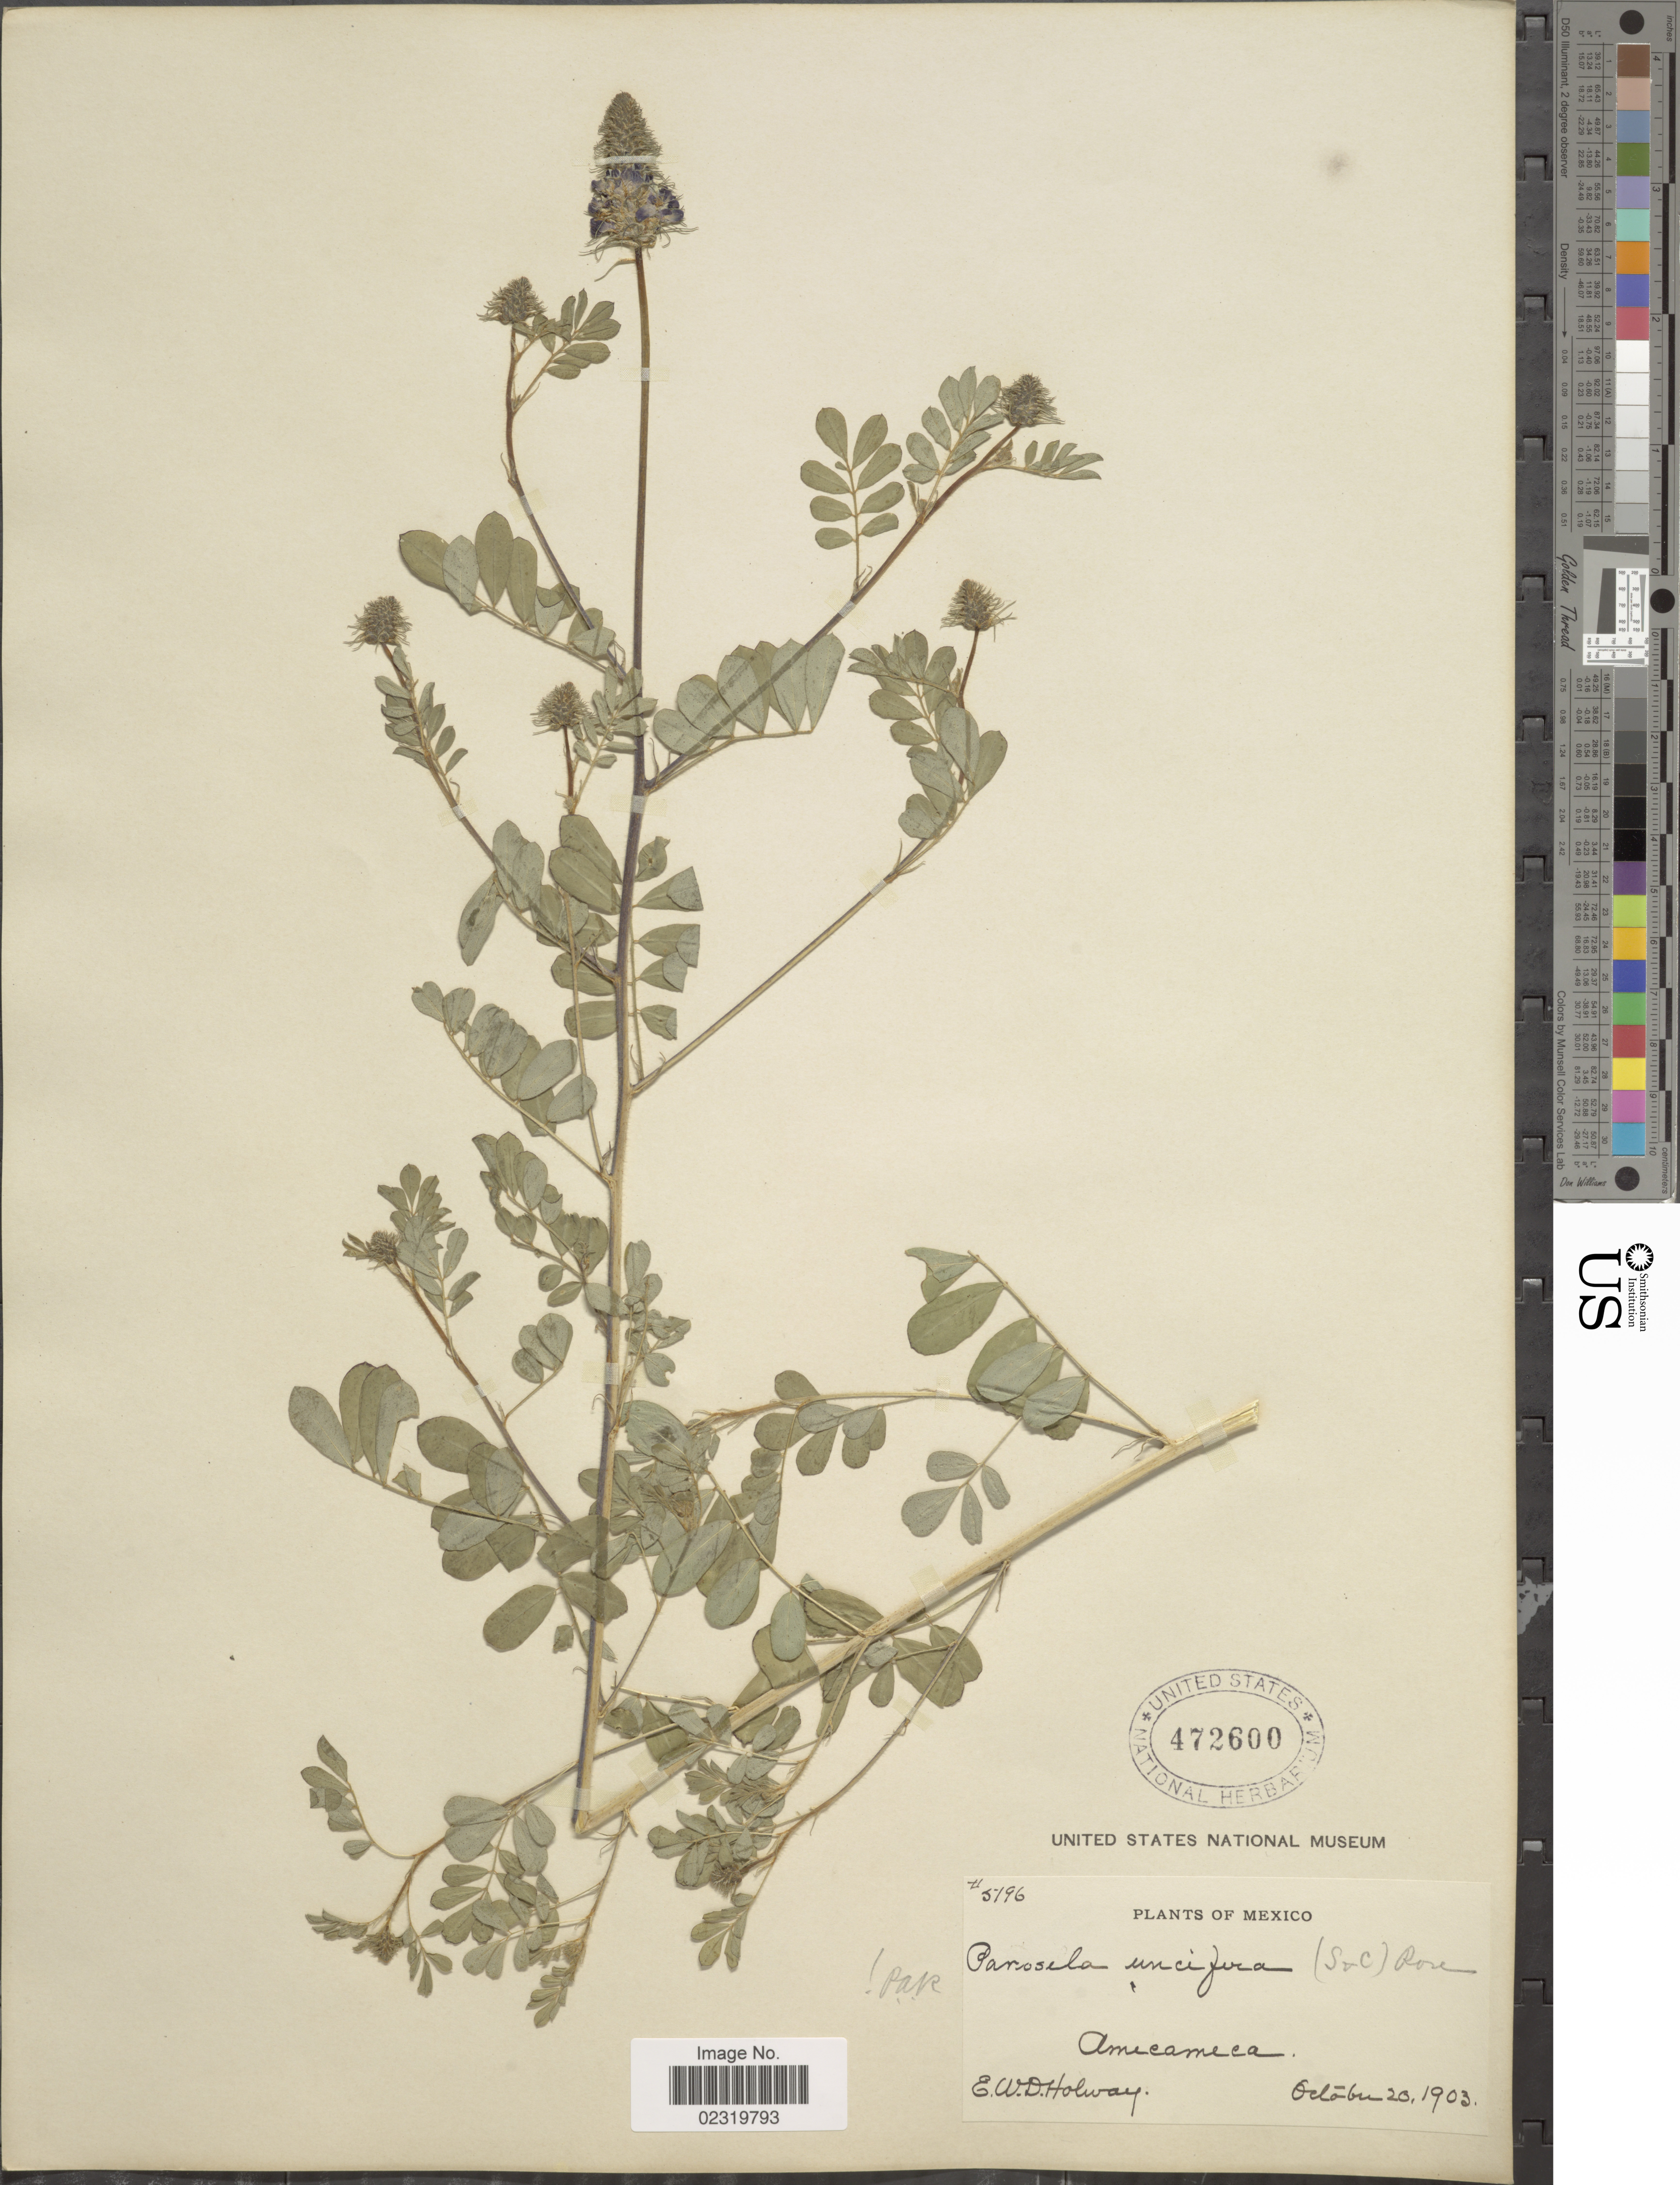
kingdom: Plantae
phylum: Tracheophyta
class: Magnoliopsida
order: Fabales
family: Fabaceae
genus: Dalea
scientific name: Dalea obovatifolia var. obovatifolia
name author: Ortega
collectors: E. W. D. Holway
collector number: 5196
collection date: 1903-10-20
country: Mexico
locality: Amecameca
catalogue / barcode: US 472600